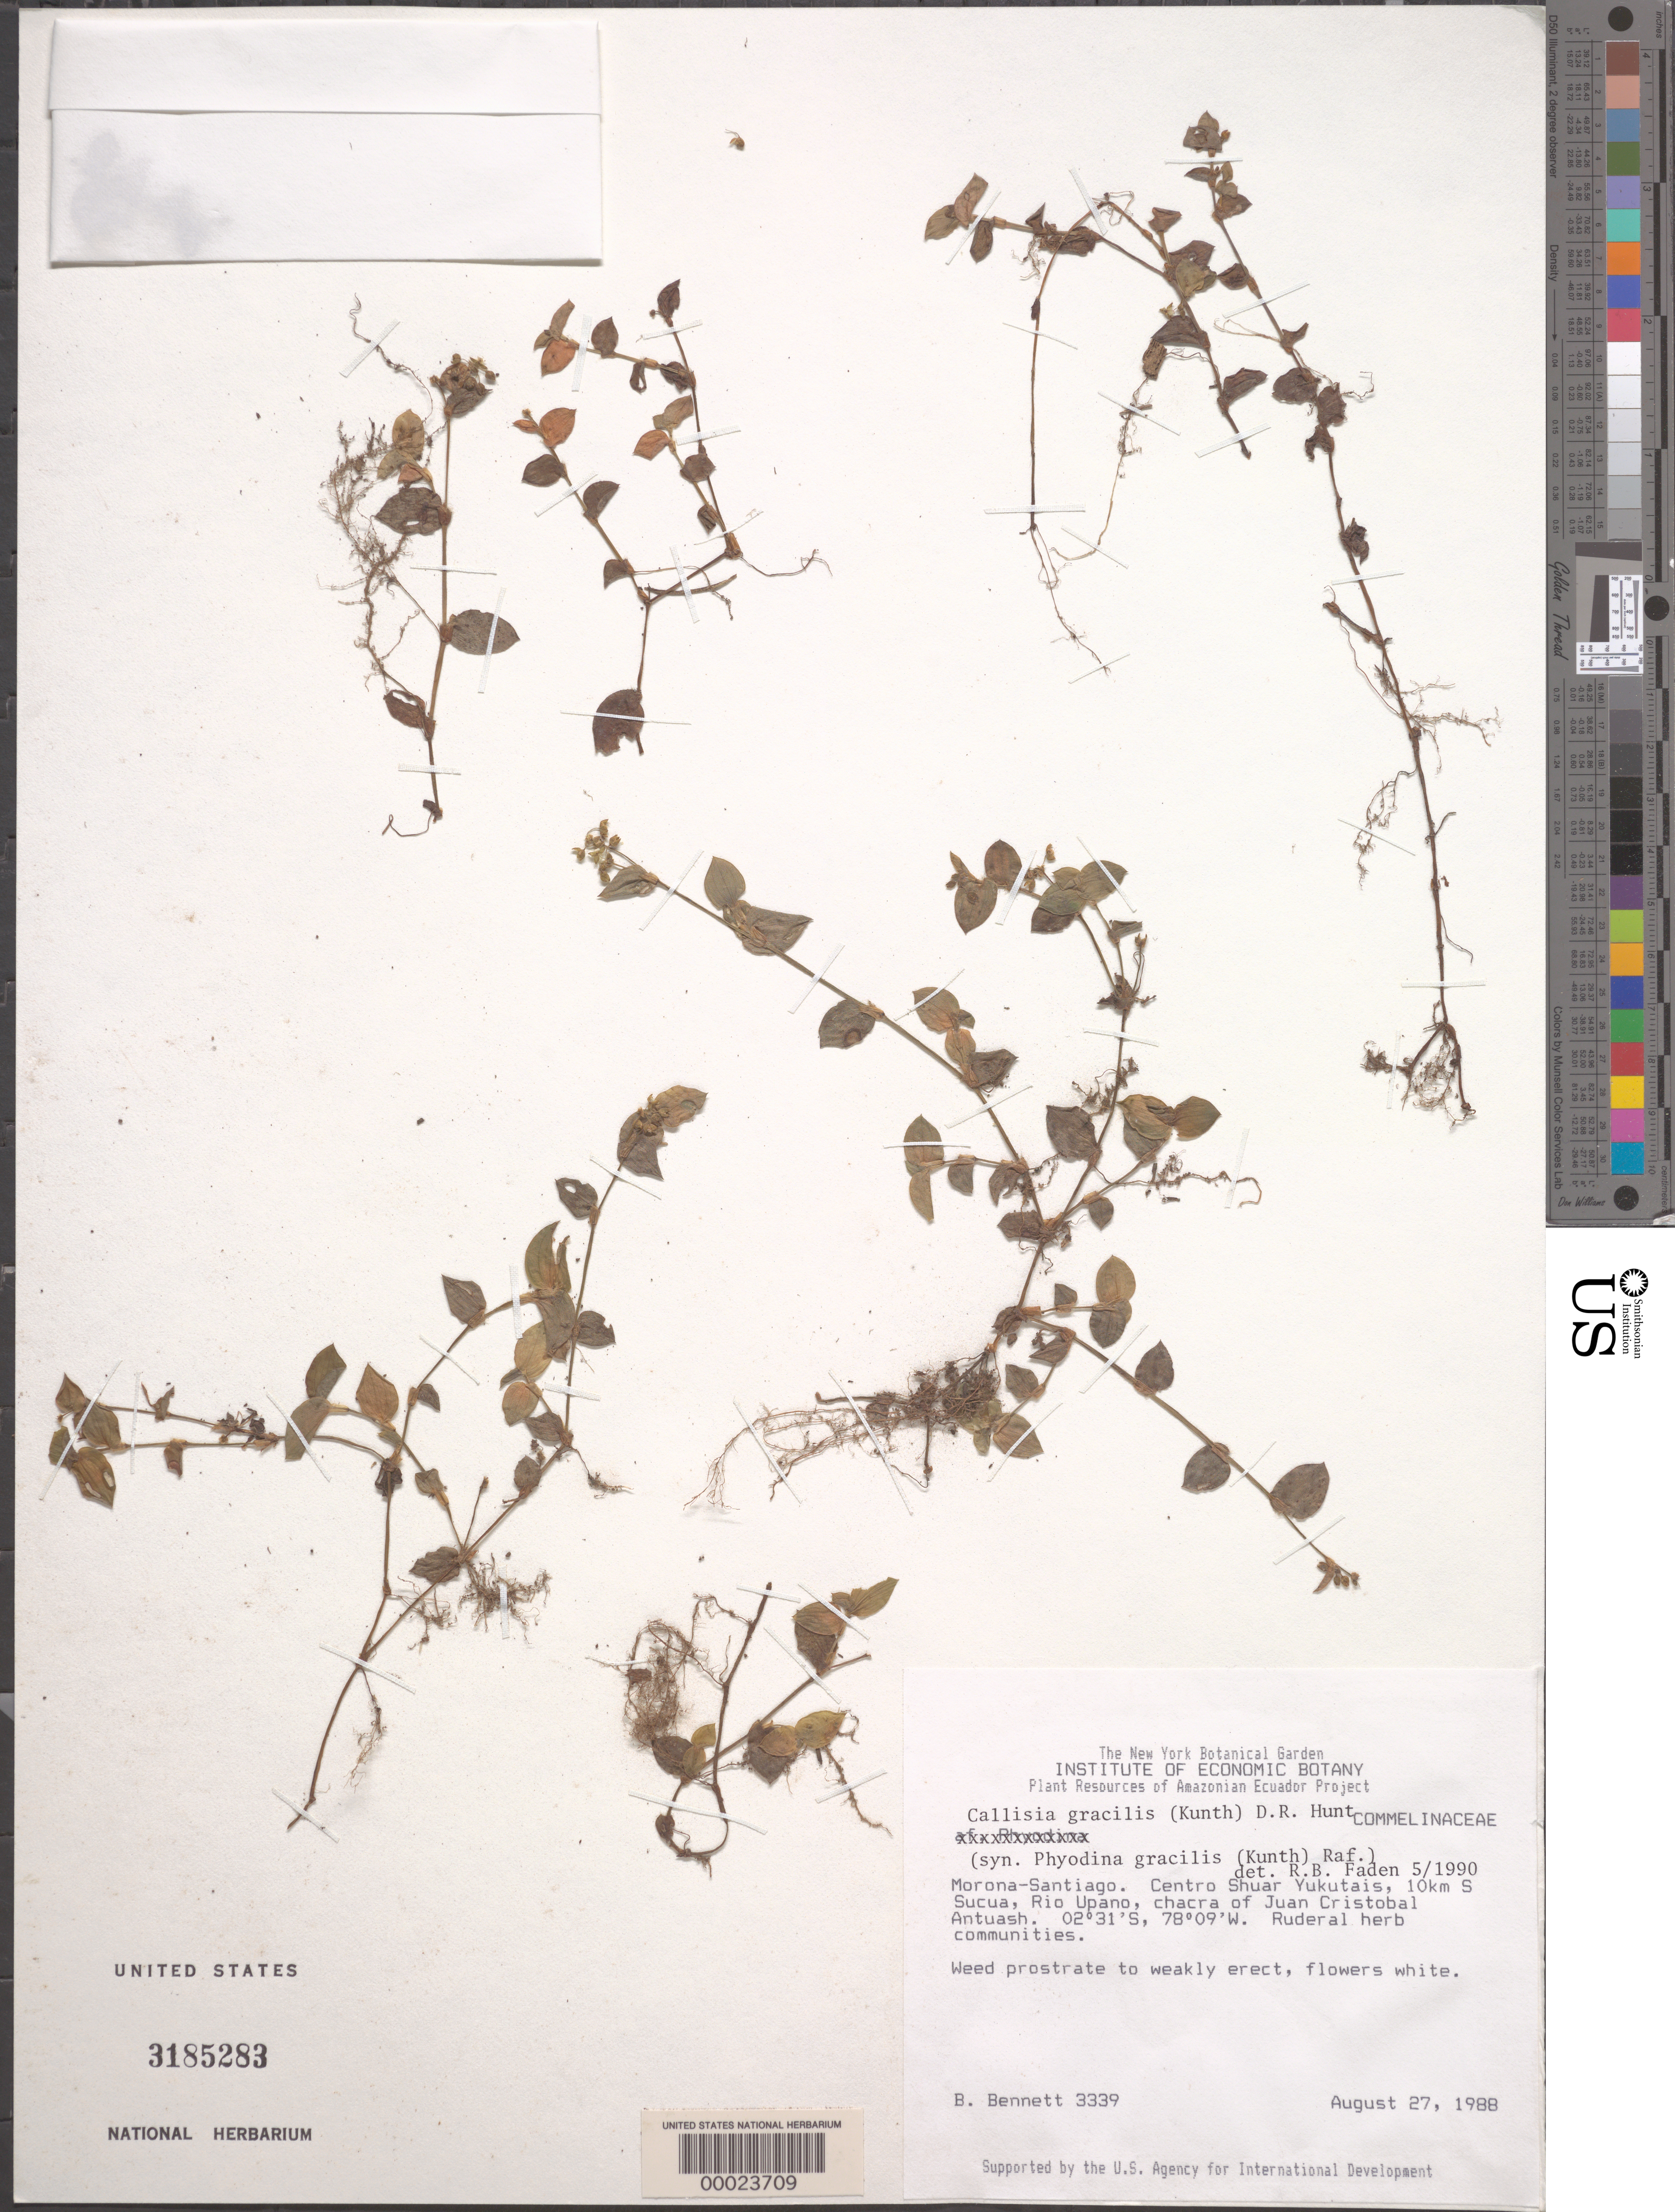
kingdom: Plantae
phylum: Tracheophyta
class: Liliopsida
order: Commelinales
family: Commelinaceae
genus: Callisia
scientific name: Callisia gracilis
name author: (Kunth) D.R. Hunt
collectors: B. Bennett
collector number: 3339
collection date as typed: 27 Aug 1988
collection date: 1988-08-27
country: Ecuador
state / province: Morona-Santiago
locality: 10 km S of cucua, Rio upano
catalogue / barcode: US 3185283